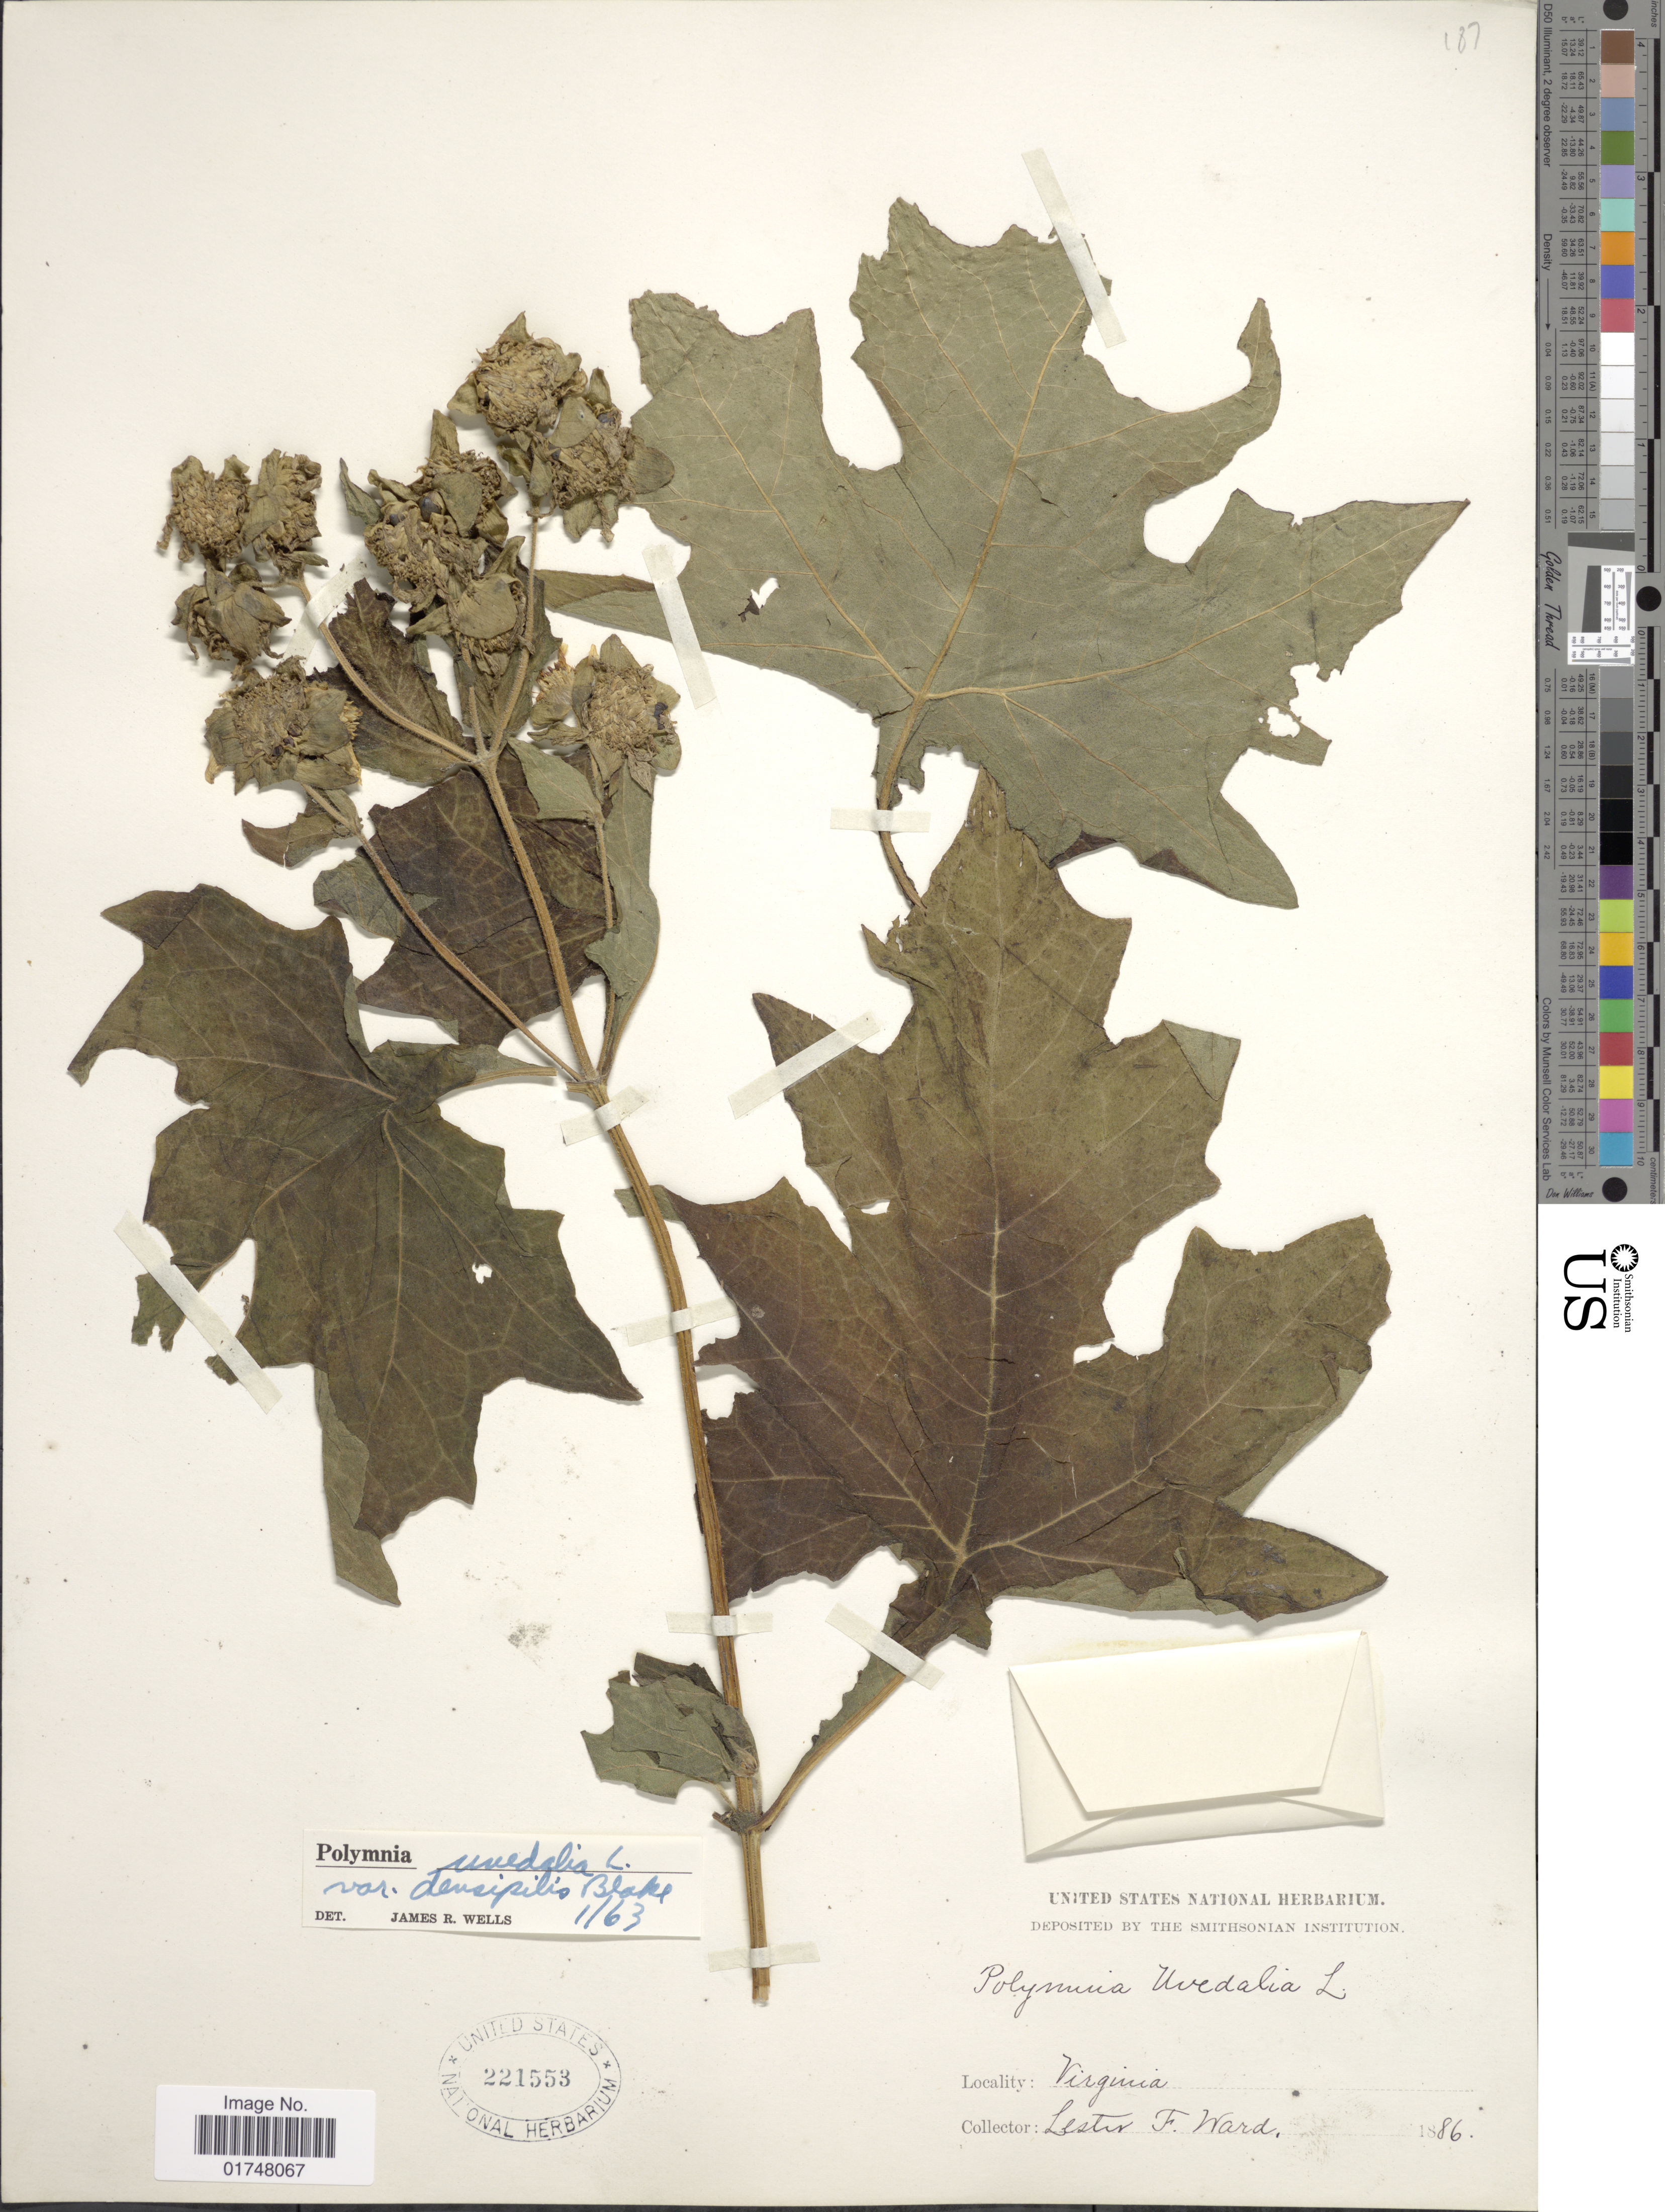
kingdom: Plantae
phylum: Tracheophyta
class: Magnoliopsida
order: Asterales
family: Asteraceae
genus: Smallanthus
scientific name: Smallanthus uvedalia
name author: (L.) Mack. ex Mack.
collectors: L. F. Ward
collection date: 1886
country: United States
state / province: Virginia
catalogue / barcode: US 221553